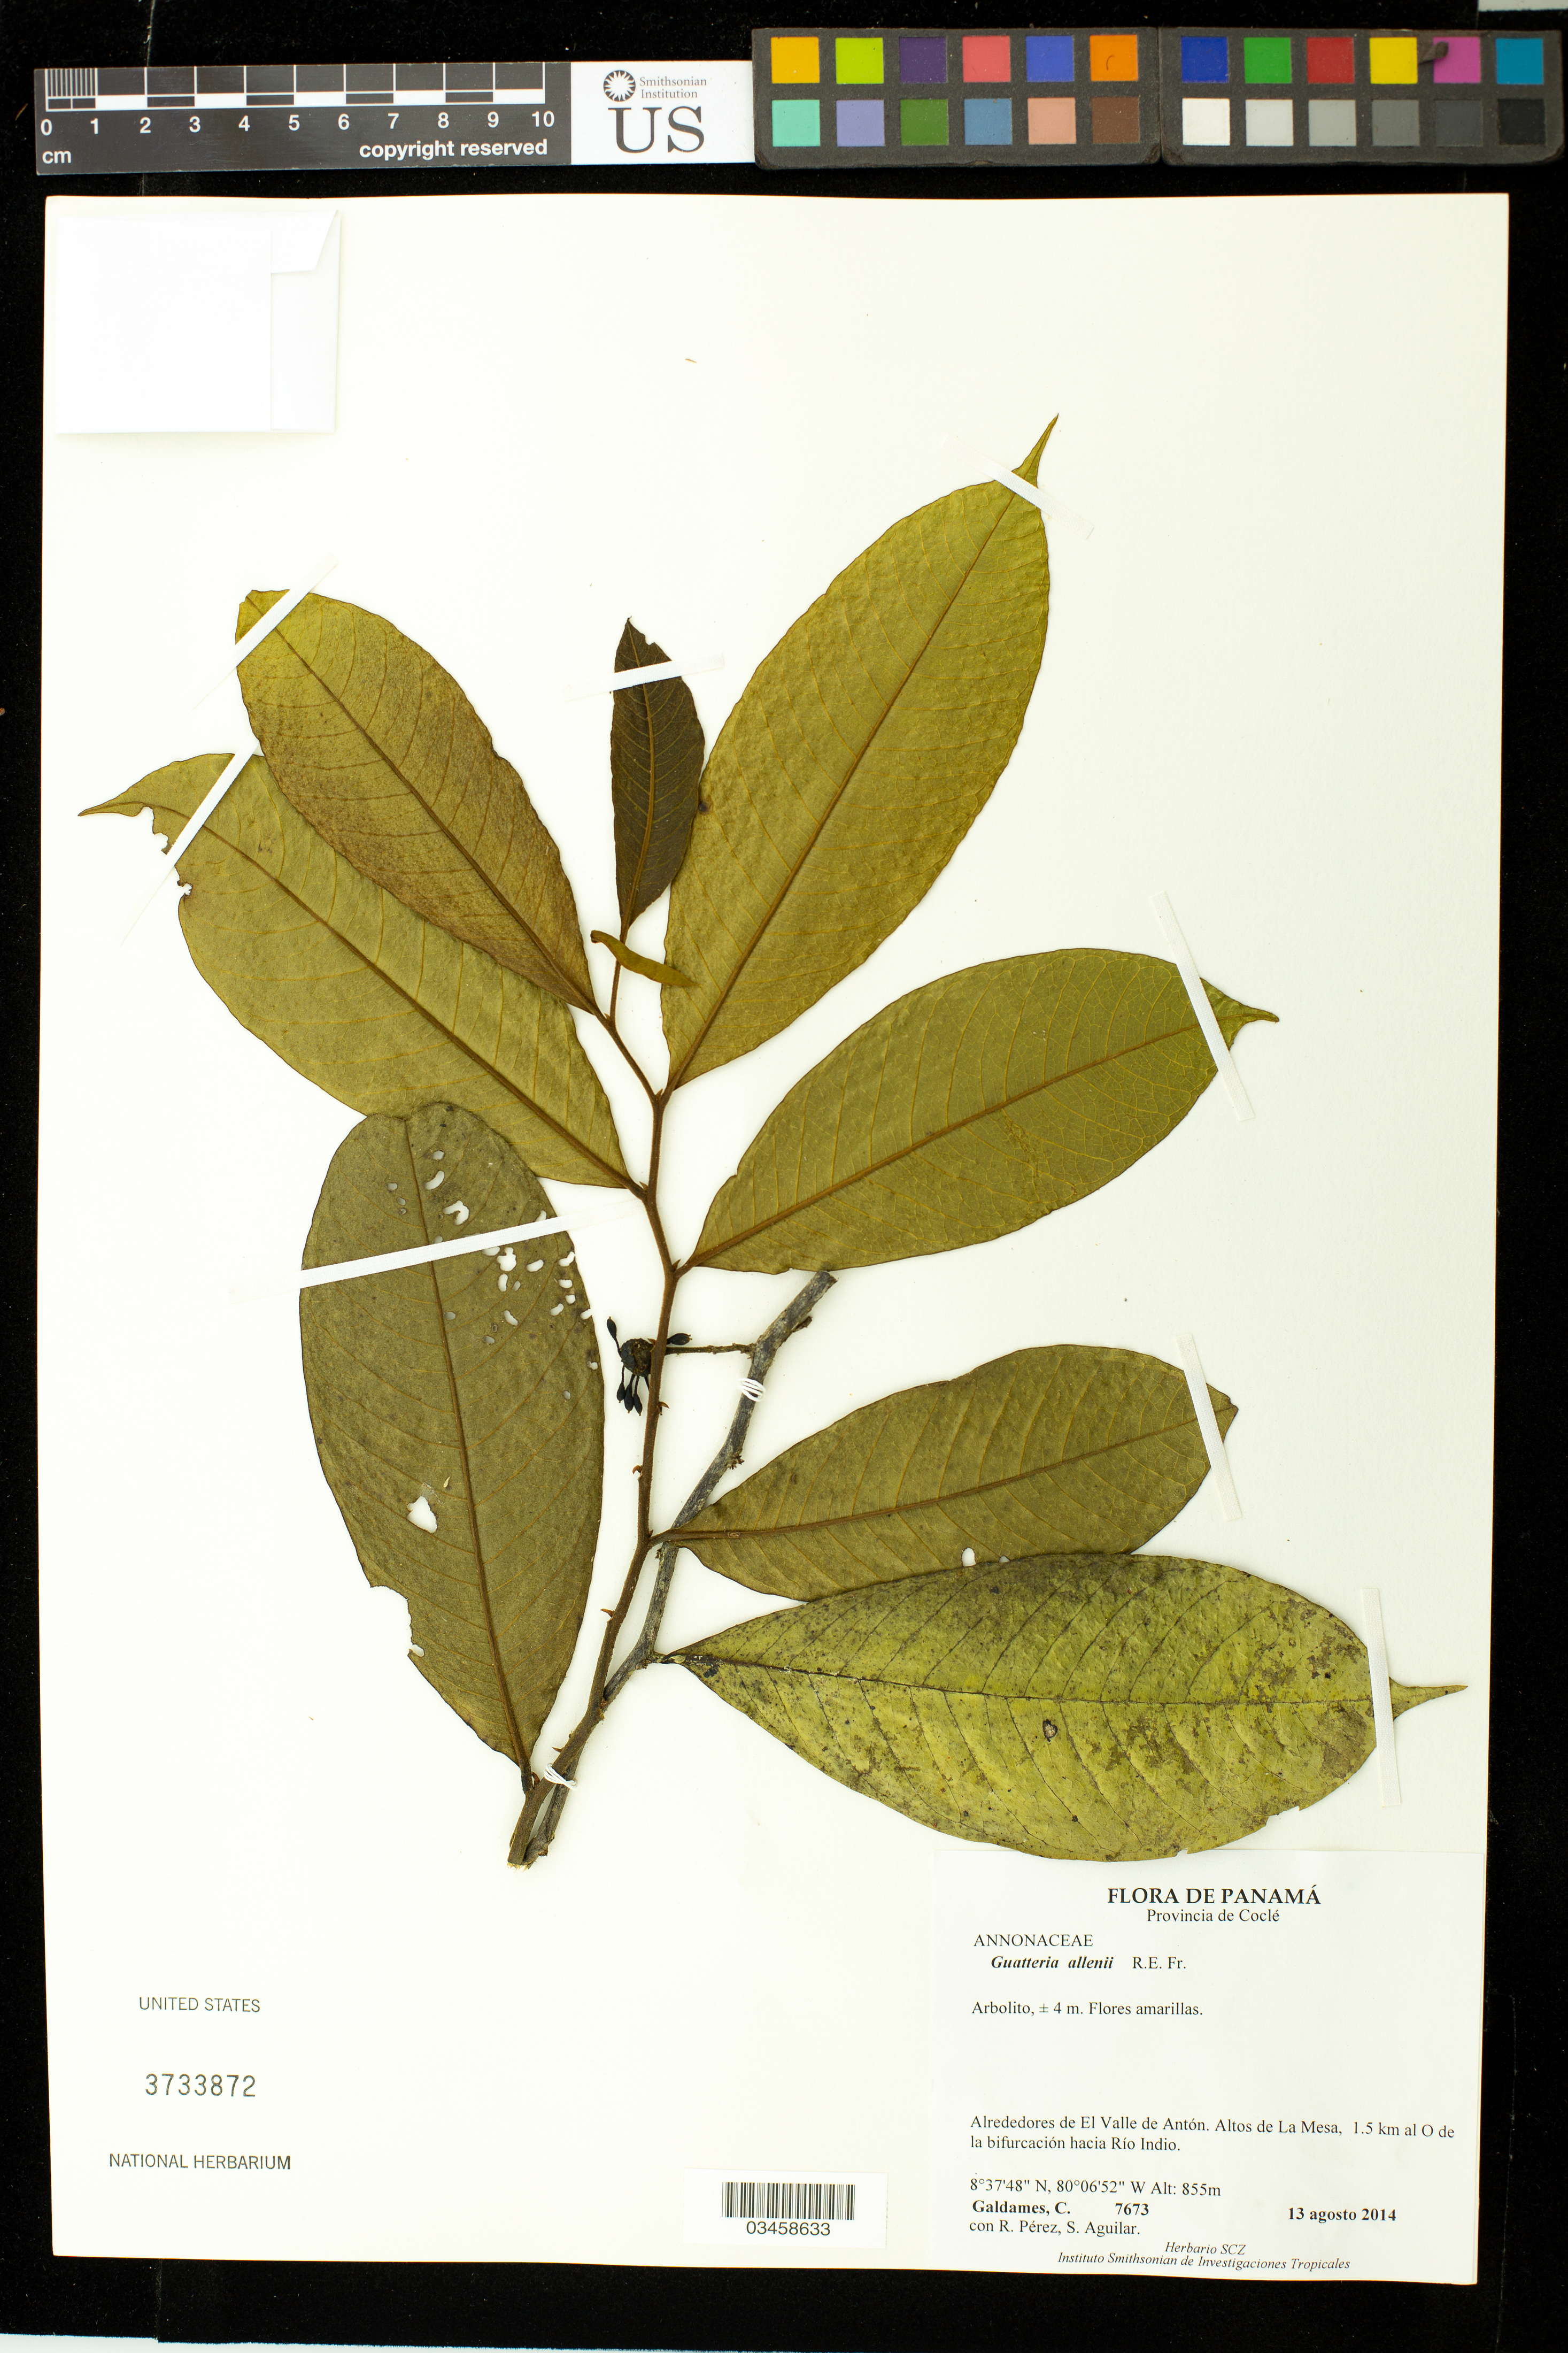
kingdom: Plantae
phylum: Tracheophyta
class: Magnoliopsida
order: Magnoliales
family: Annonaceae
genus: Guatteria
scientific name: Guatteria allenii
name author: R.E. Fr.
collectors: C. Galdames, R. Perez & S. Aguilar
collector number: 7673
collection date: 2014-08-13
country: Panama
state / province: Coclé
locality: El Valle de Antón. Altos de La Mesa, 1.5 km al O de la bifurcación hacia Río Indio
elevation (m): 855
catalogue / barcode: US 3733872